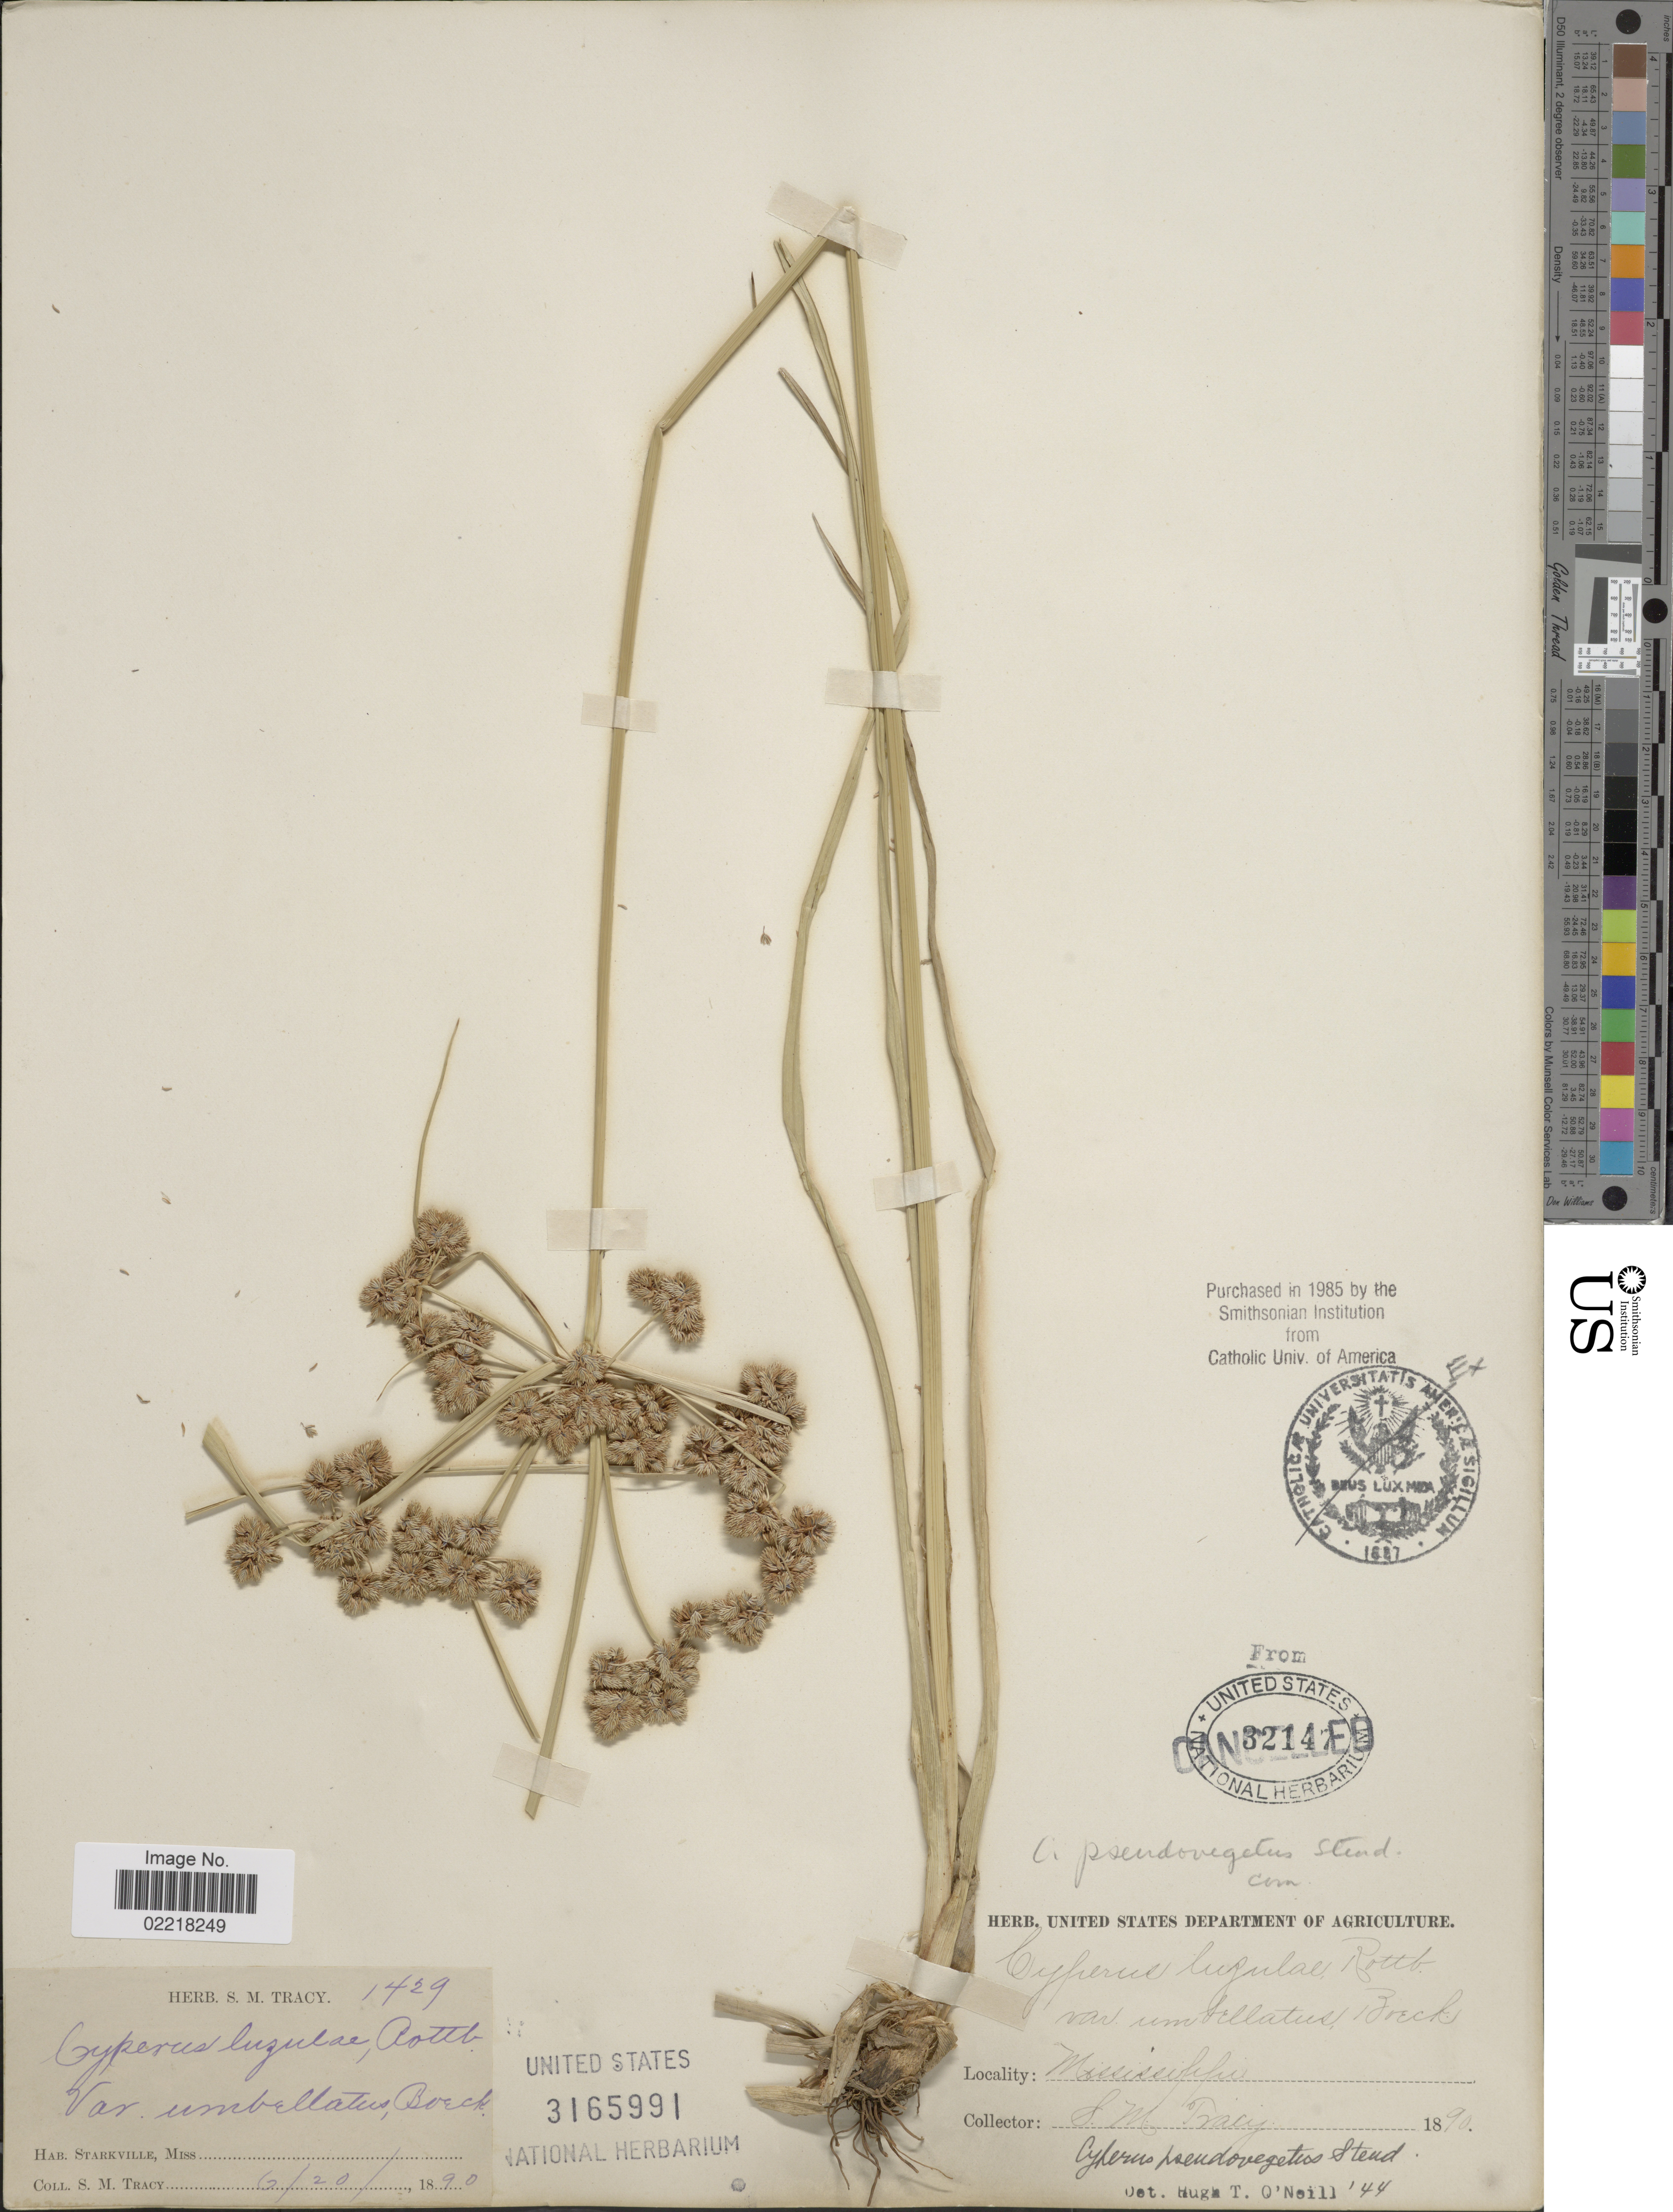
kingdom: Plantae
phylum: Tracheophyta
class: Liliopsida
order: Poales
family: Cyperaceae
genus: Cyperus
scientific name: Cyperus pseudovegetus Steud.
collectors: S. M. Tracy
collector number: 1429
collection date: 1890-06-20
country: United States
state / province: Mississippi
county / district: Oktibbeha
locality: Starkville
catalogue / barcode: US 32147